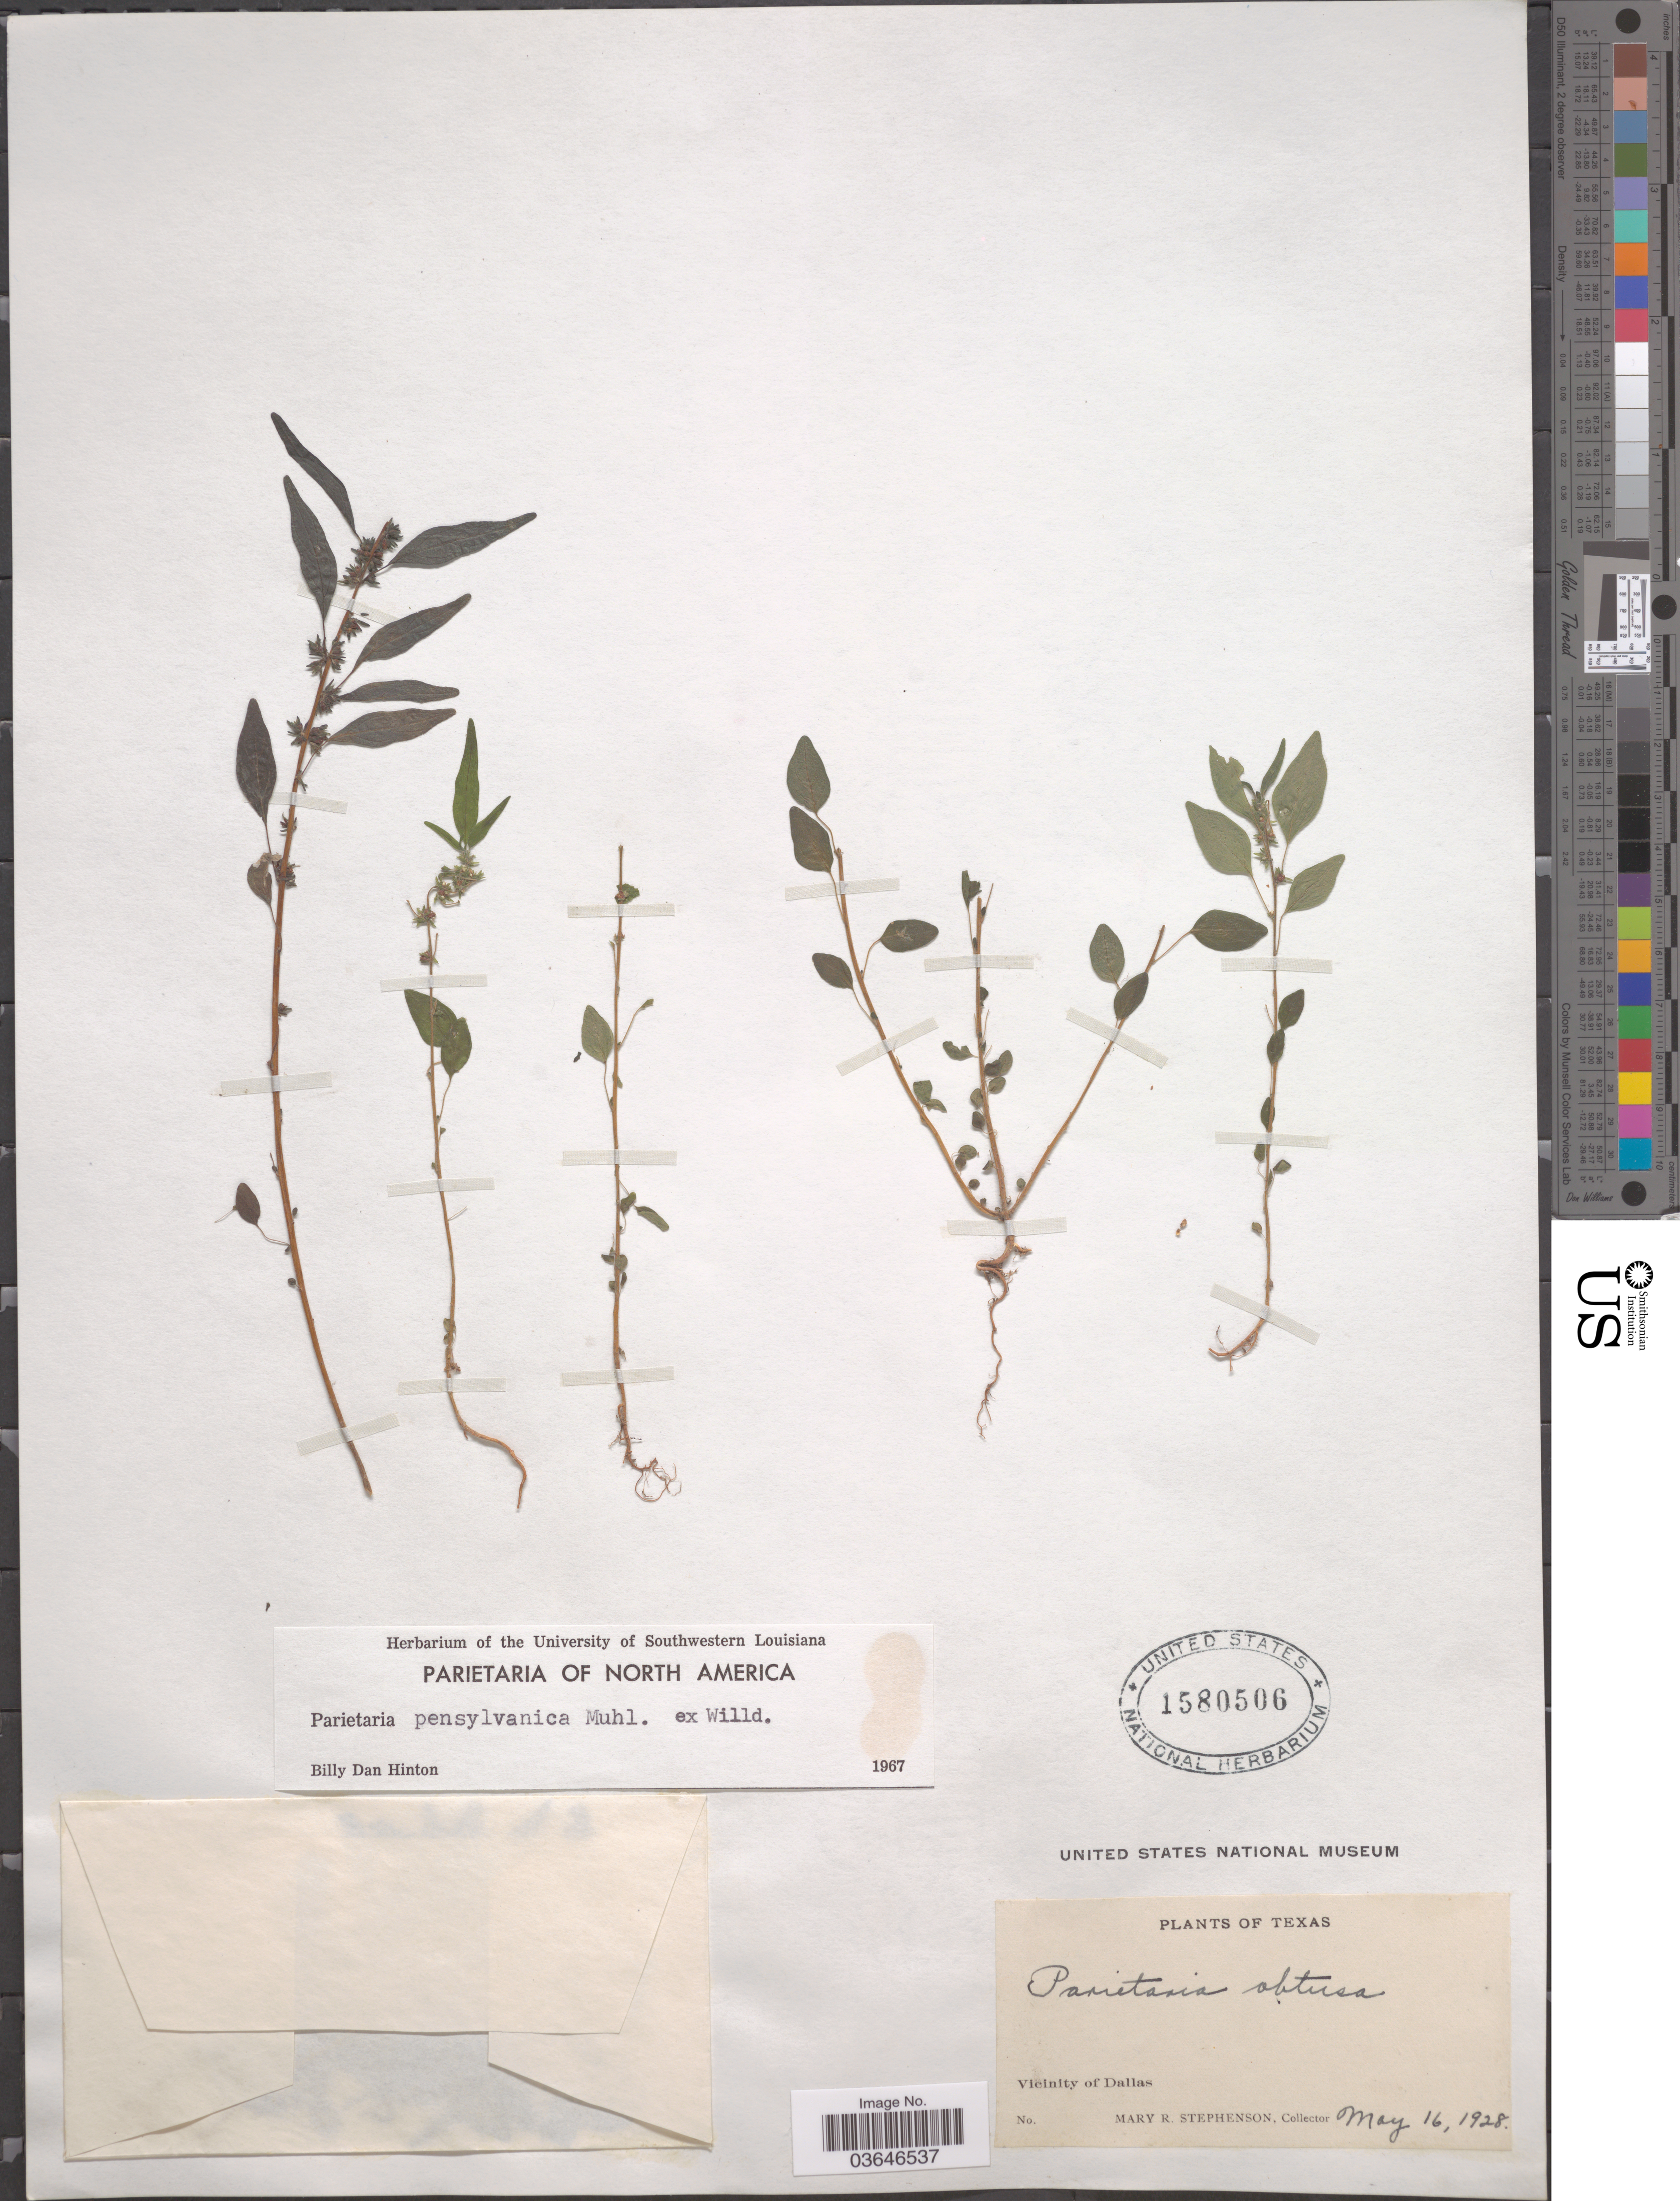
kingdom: Plantae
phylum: Tracheophyta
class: Magnoliopsida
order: Rosales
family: Urticaceae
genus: Parietaria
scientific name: Parietaria pensylvanica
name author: Muhl. ex Willd.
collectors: M. Stephenson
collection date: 1928-05-16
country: United States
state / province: Texas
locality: Vicinity of Dallas.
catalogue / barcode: US 1580506